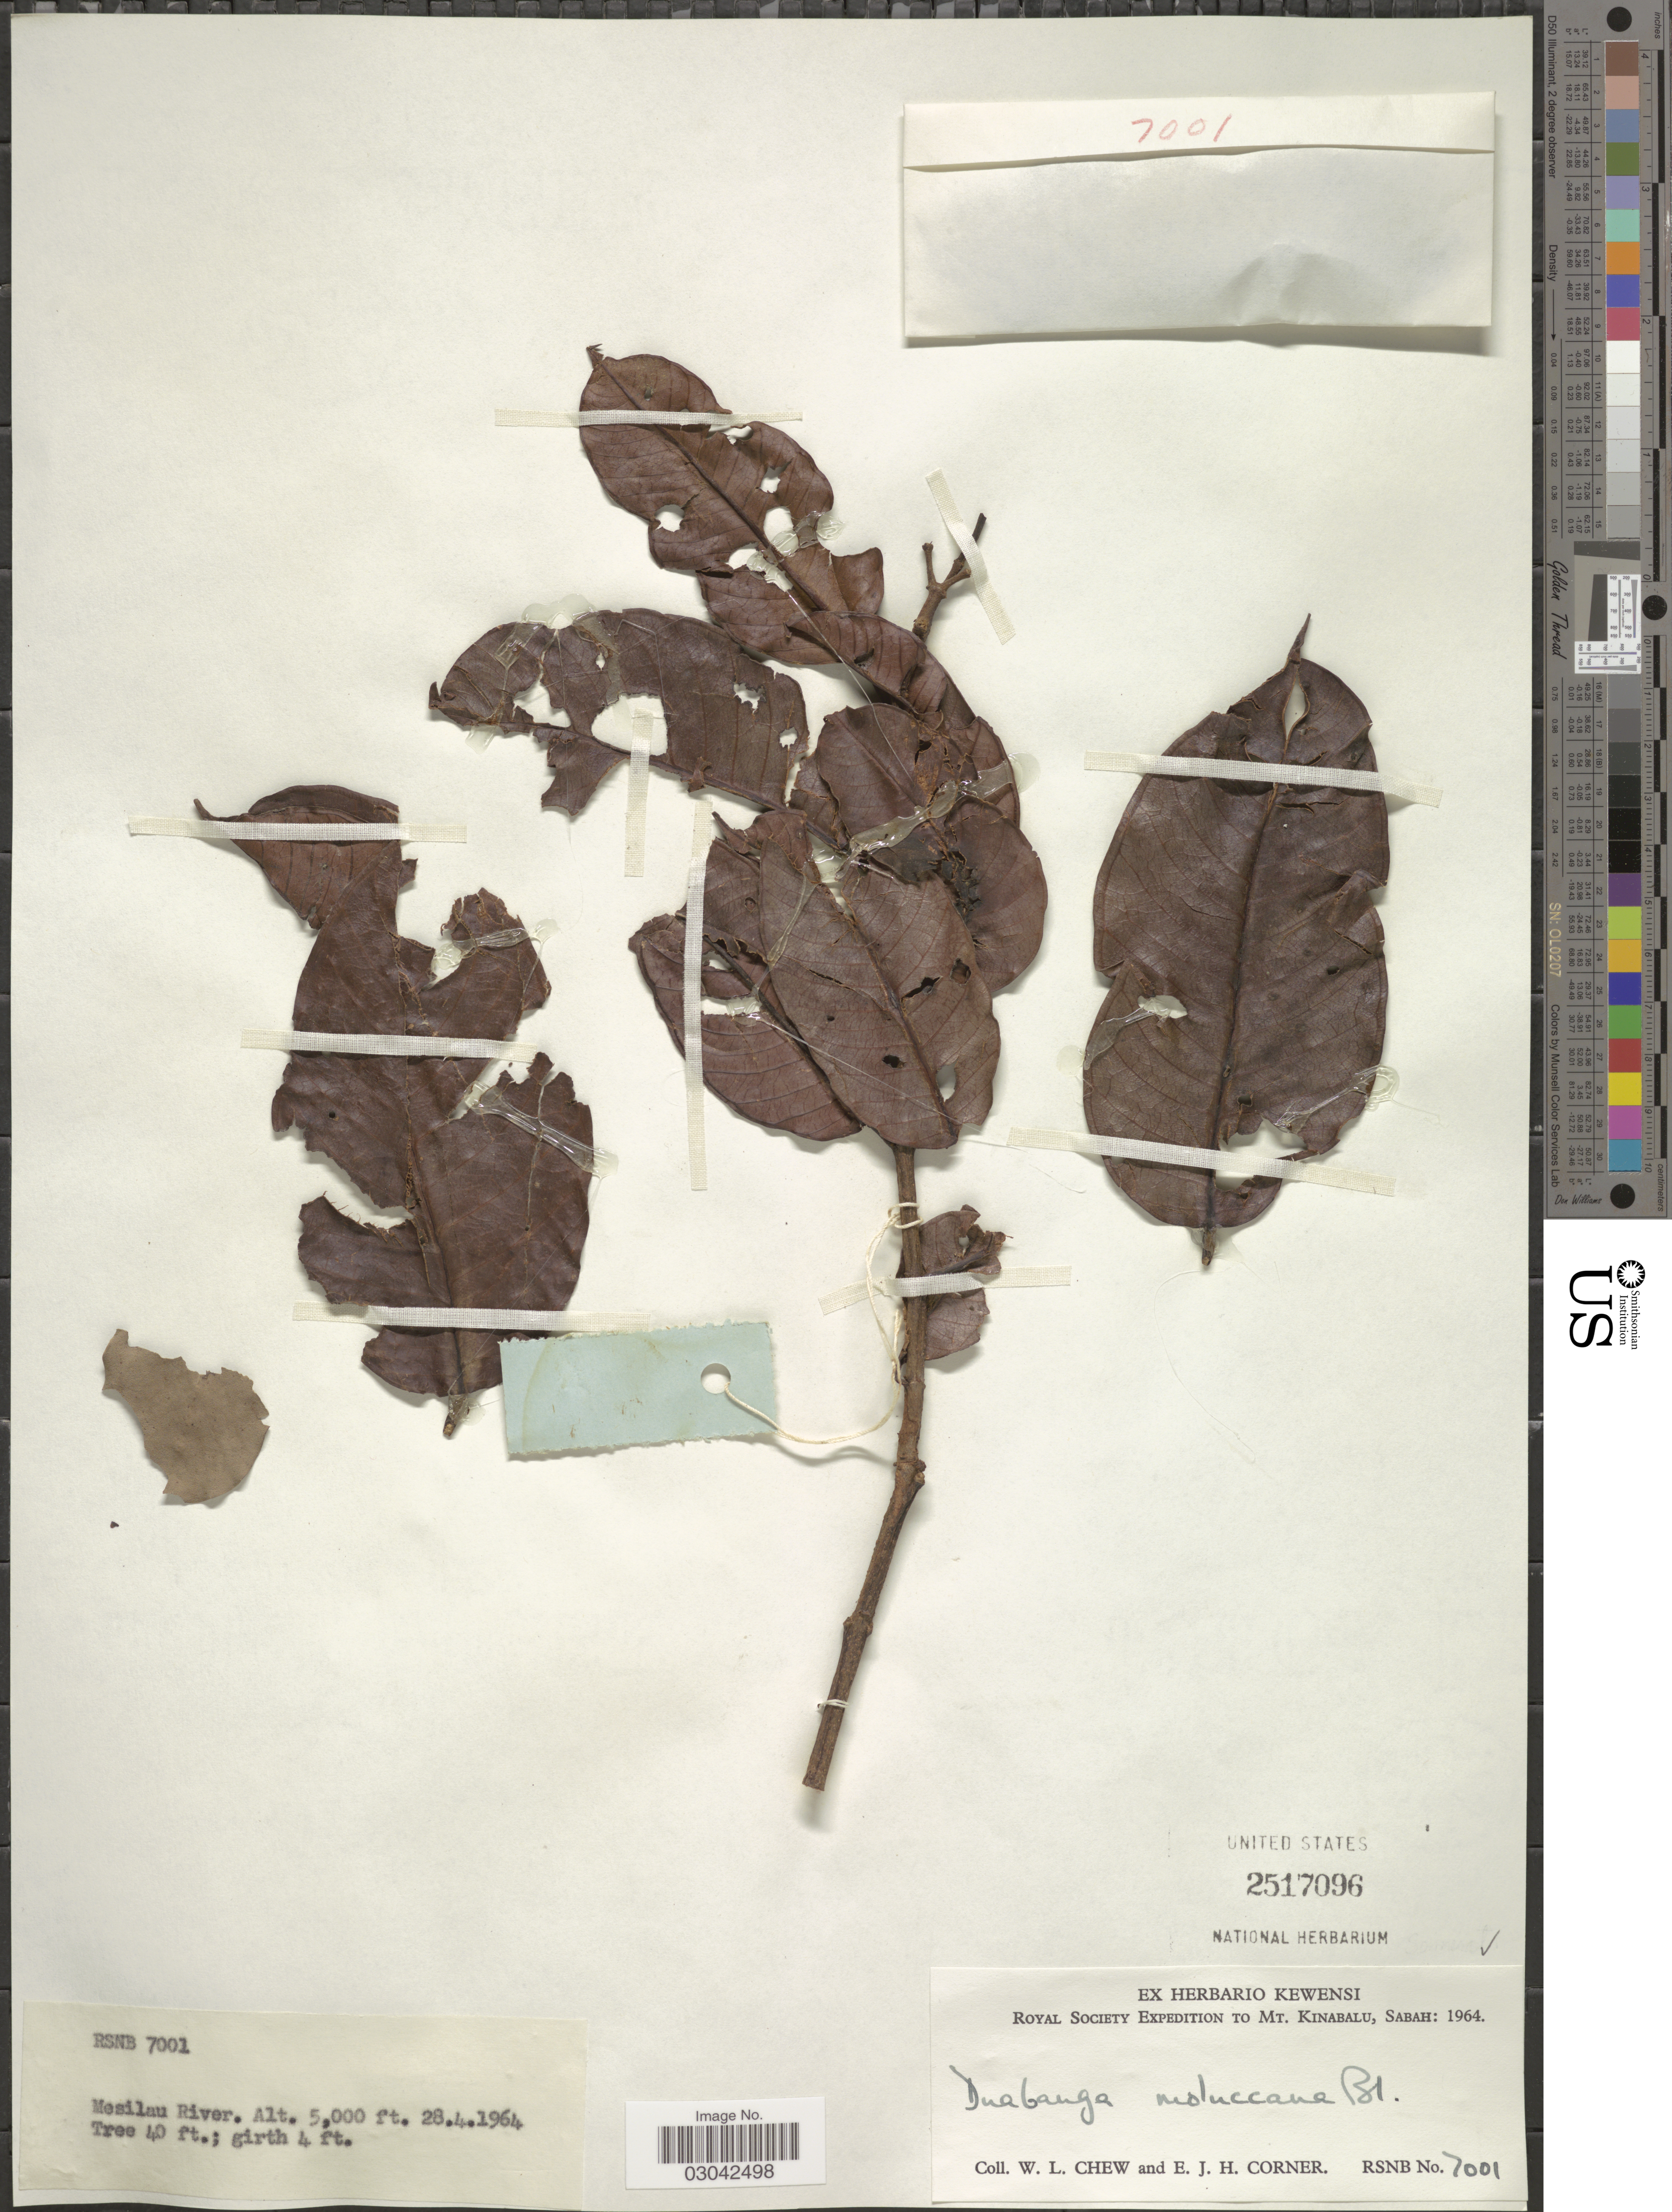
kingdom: Plantae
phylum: Tracheophyta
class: Magnoliopsida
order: Myrtales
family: Lythraceae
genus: Duabanga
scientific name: Duabanga moluccana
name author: Blume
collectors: W. Chew & E. Corner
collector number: RSNB7001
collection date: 1964-04-28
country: Malaysia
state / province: Sabah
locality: Mt. Kinabalu: Sabah. Mesilau River.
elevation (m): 1524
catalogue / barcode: US 2517096